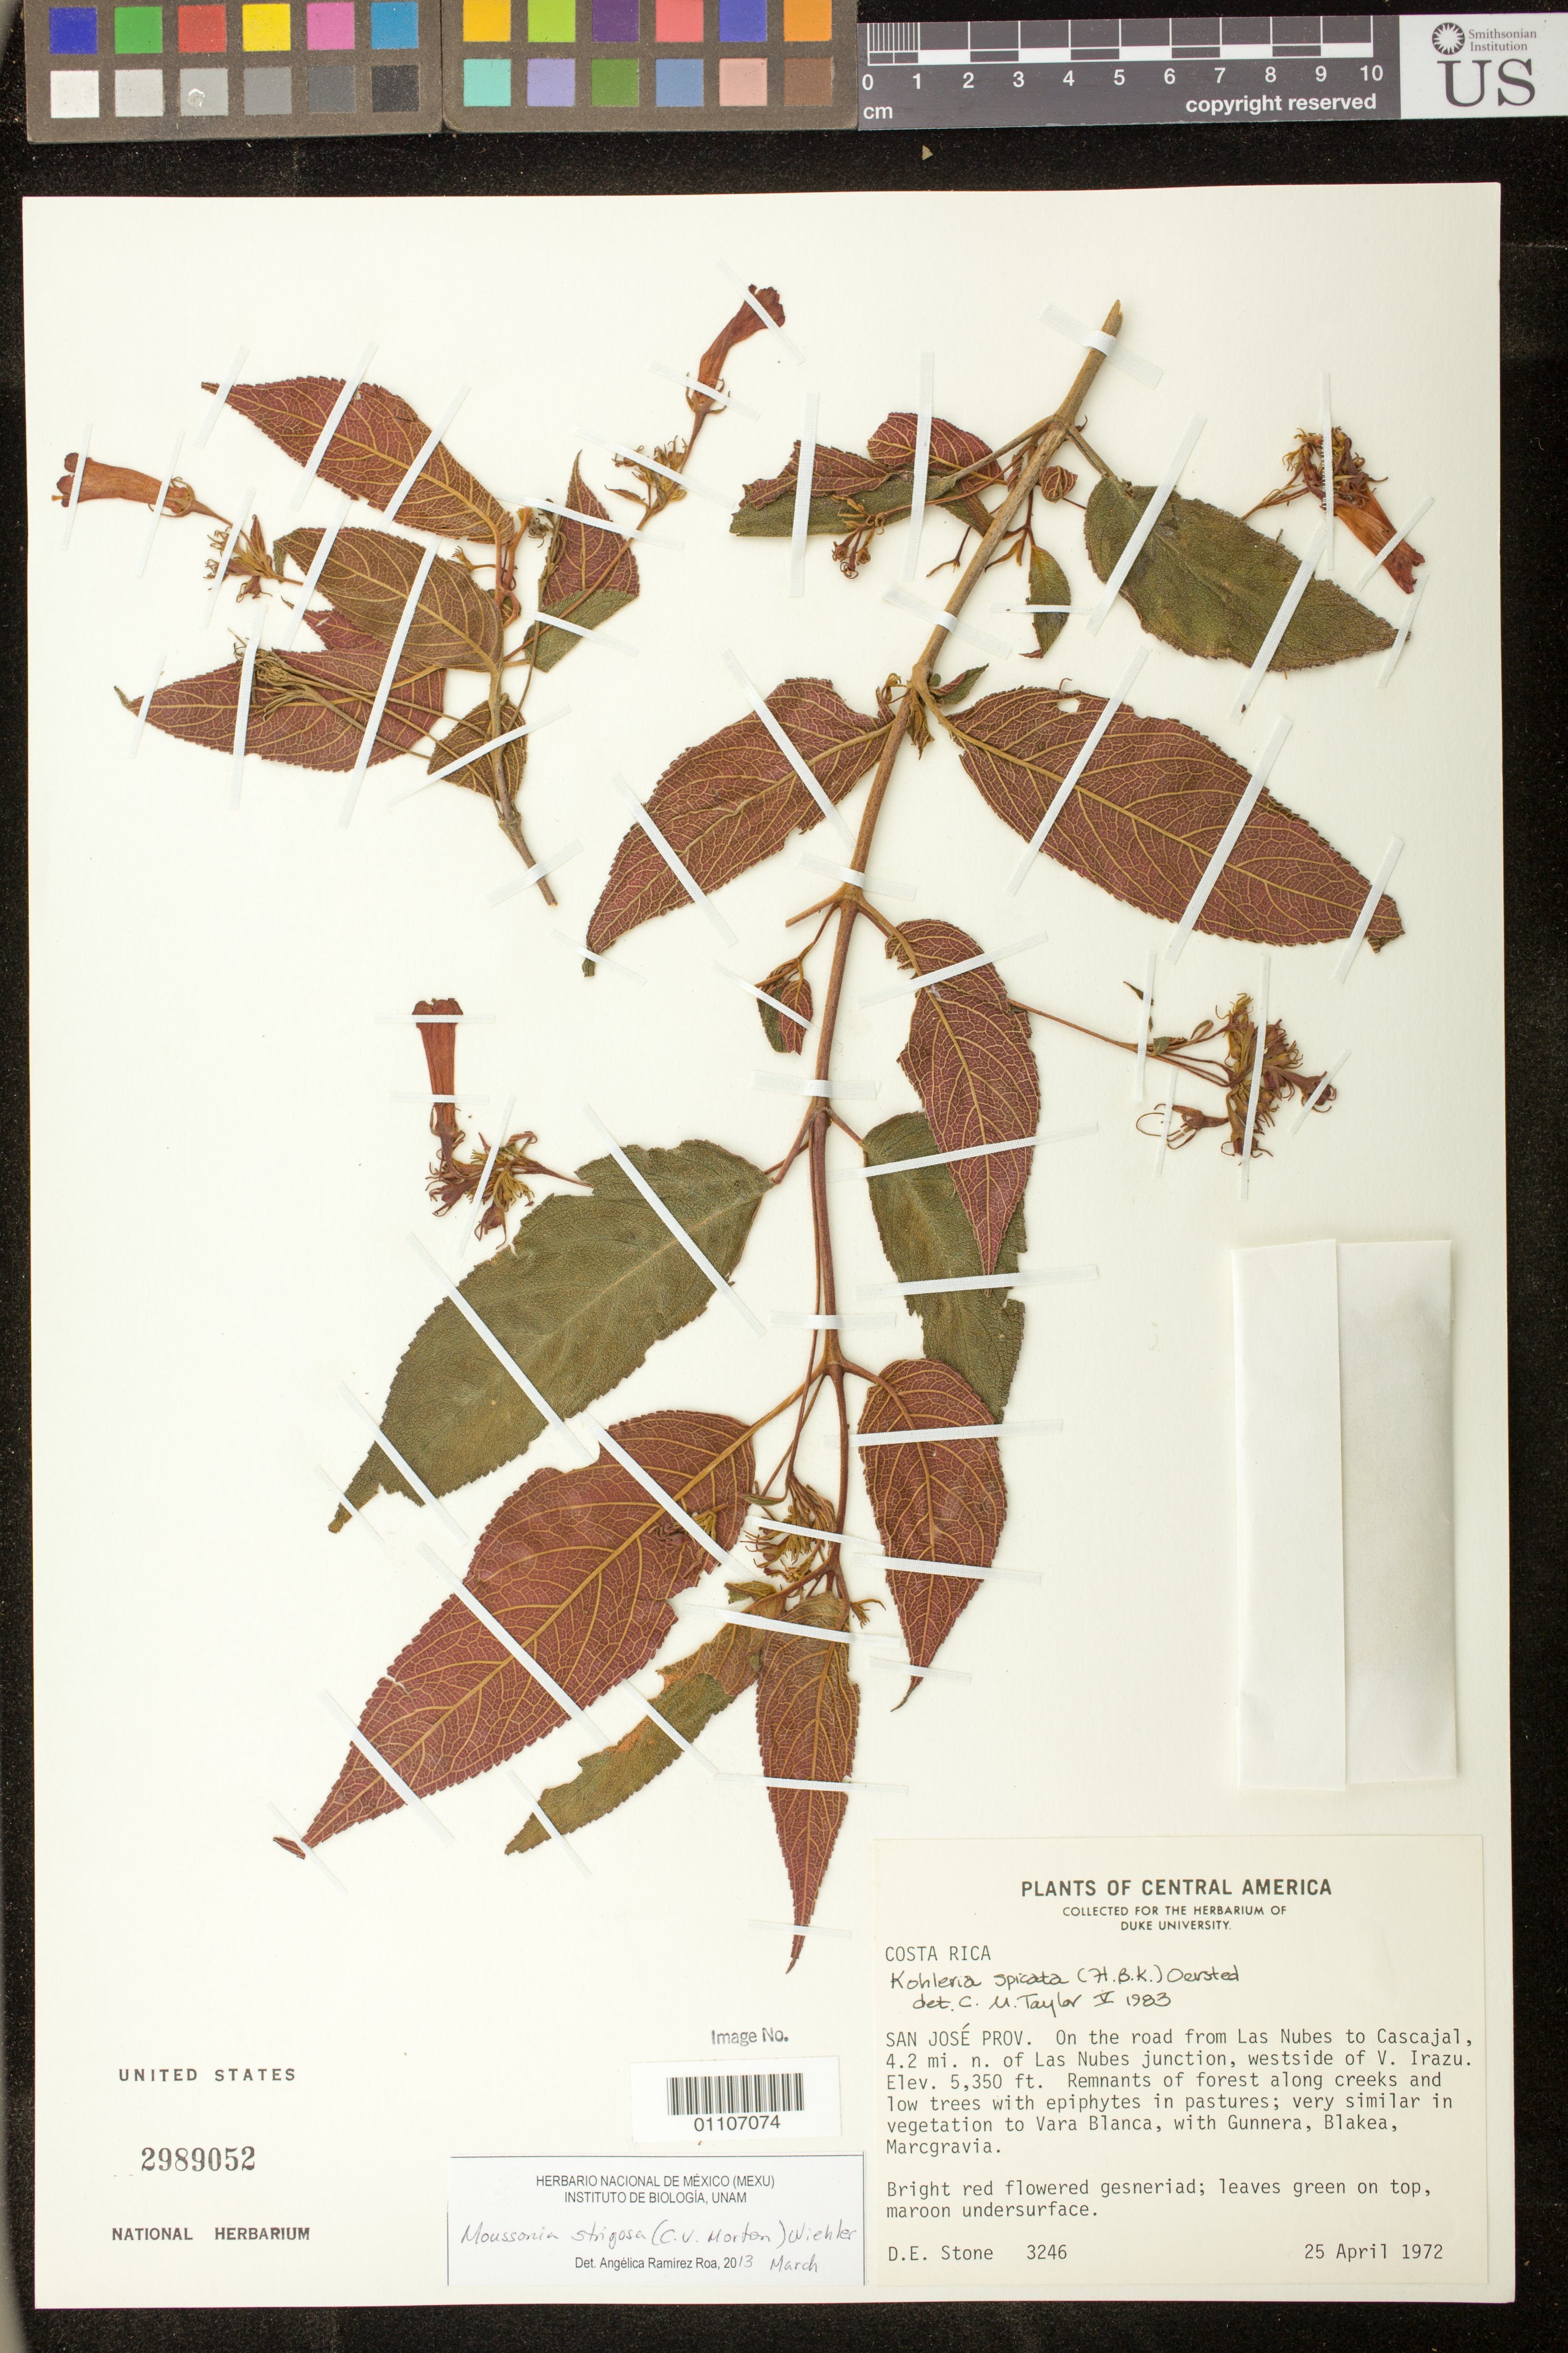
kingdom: Plantae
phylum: Tracheophyta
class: Magnoliopsida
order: Lamiales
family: Gesneriaceae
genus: Moussonia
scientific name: Moussonia strigosa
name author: (C.V. Morton) Wiehler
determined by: Ramírez-Roa, A.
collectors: D. E. Stone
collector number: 3246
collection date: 1972-04-25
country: Costa Rica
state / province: San Jose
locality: On road from Las Nubes to Cascajal, 4.2 mi N of Las Nubes Junction, westside of V. Irazu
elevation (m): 1631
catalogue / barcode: US 2989052